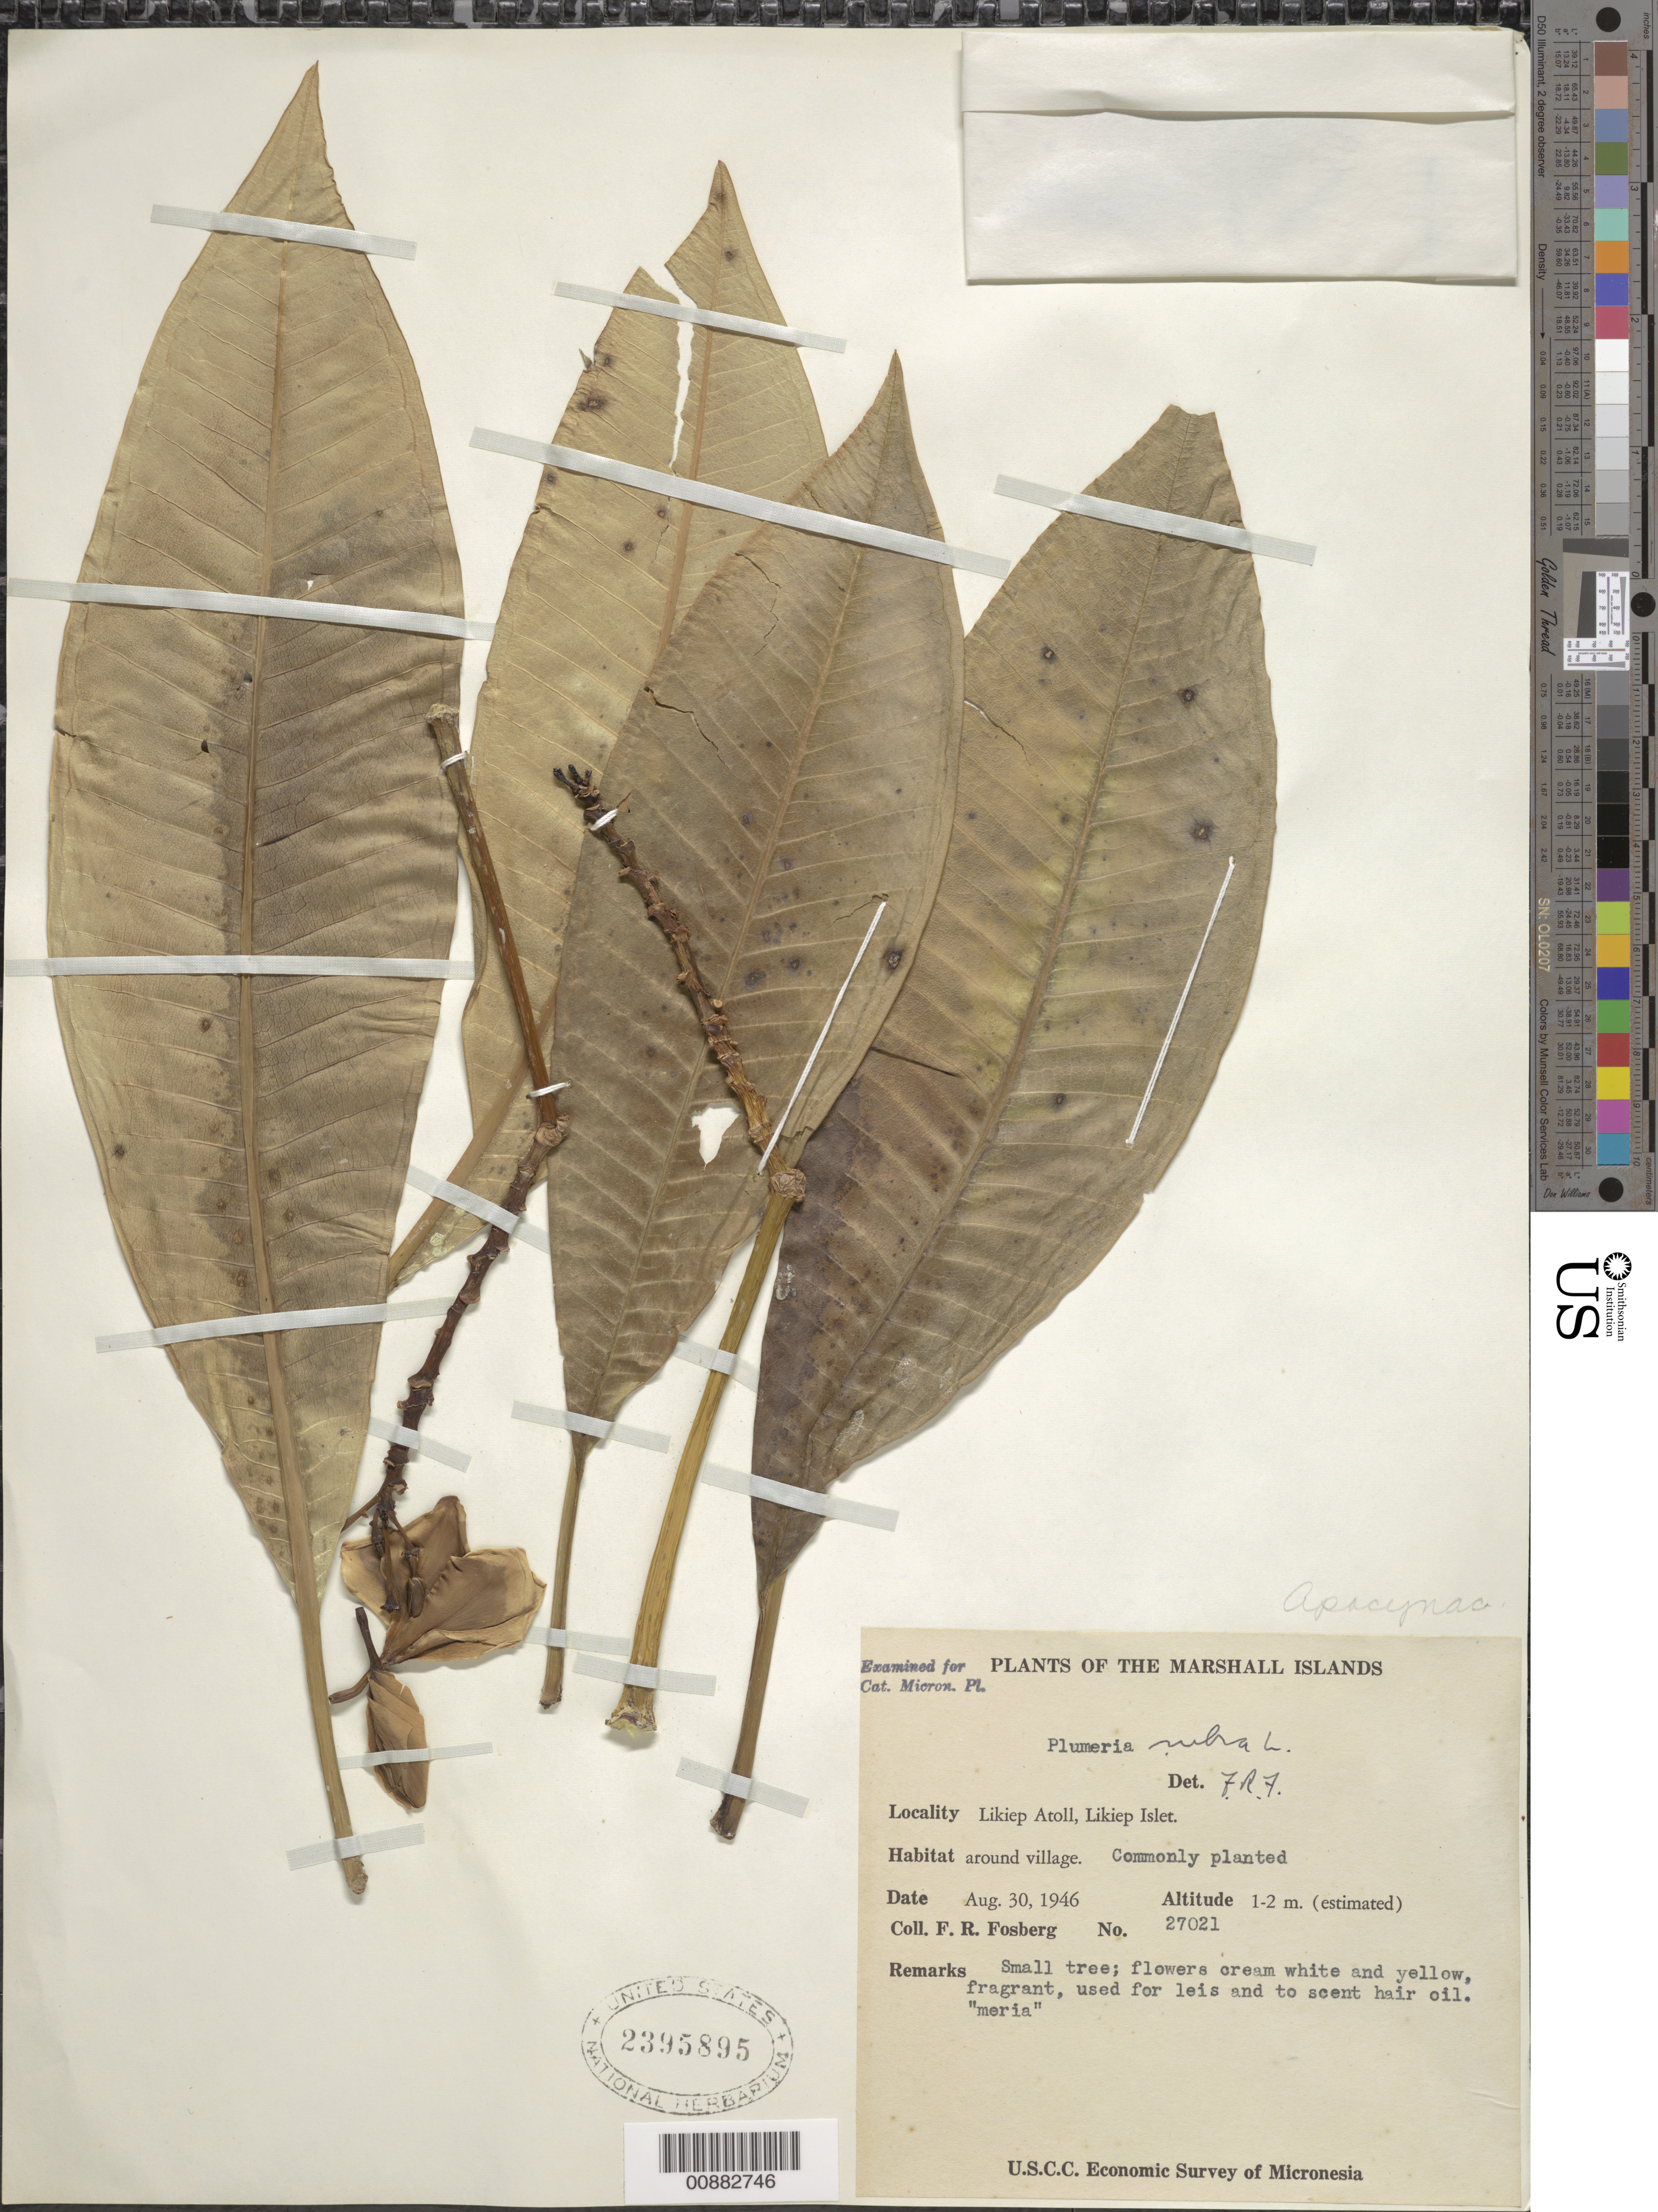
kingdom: Plantae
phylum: Tracheophyta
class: Magnoliopsida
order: Gentianales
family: Apocynaceae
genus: Plumeria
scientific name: Plumeria rubra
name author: L.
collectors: F. R. Fosberg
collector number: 27021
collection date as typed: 30 Aug 1946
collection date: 1946-08-30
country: Marshall Islands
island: Likiep Atoll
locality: Around village. Commonly planted.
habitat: Around village.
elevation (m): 1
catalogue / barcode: US 2395895